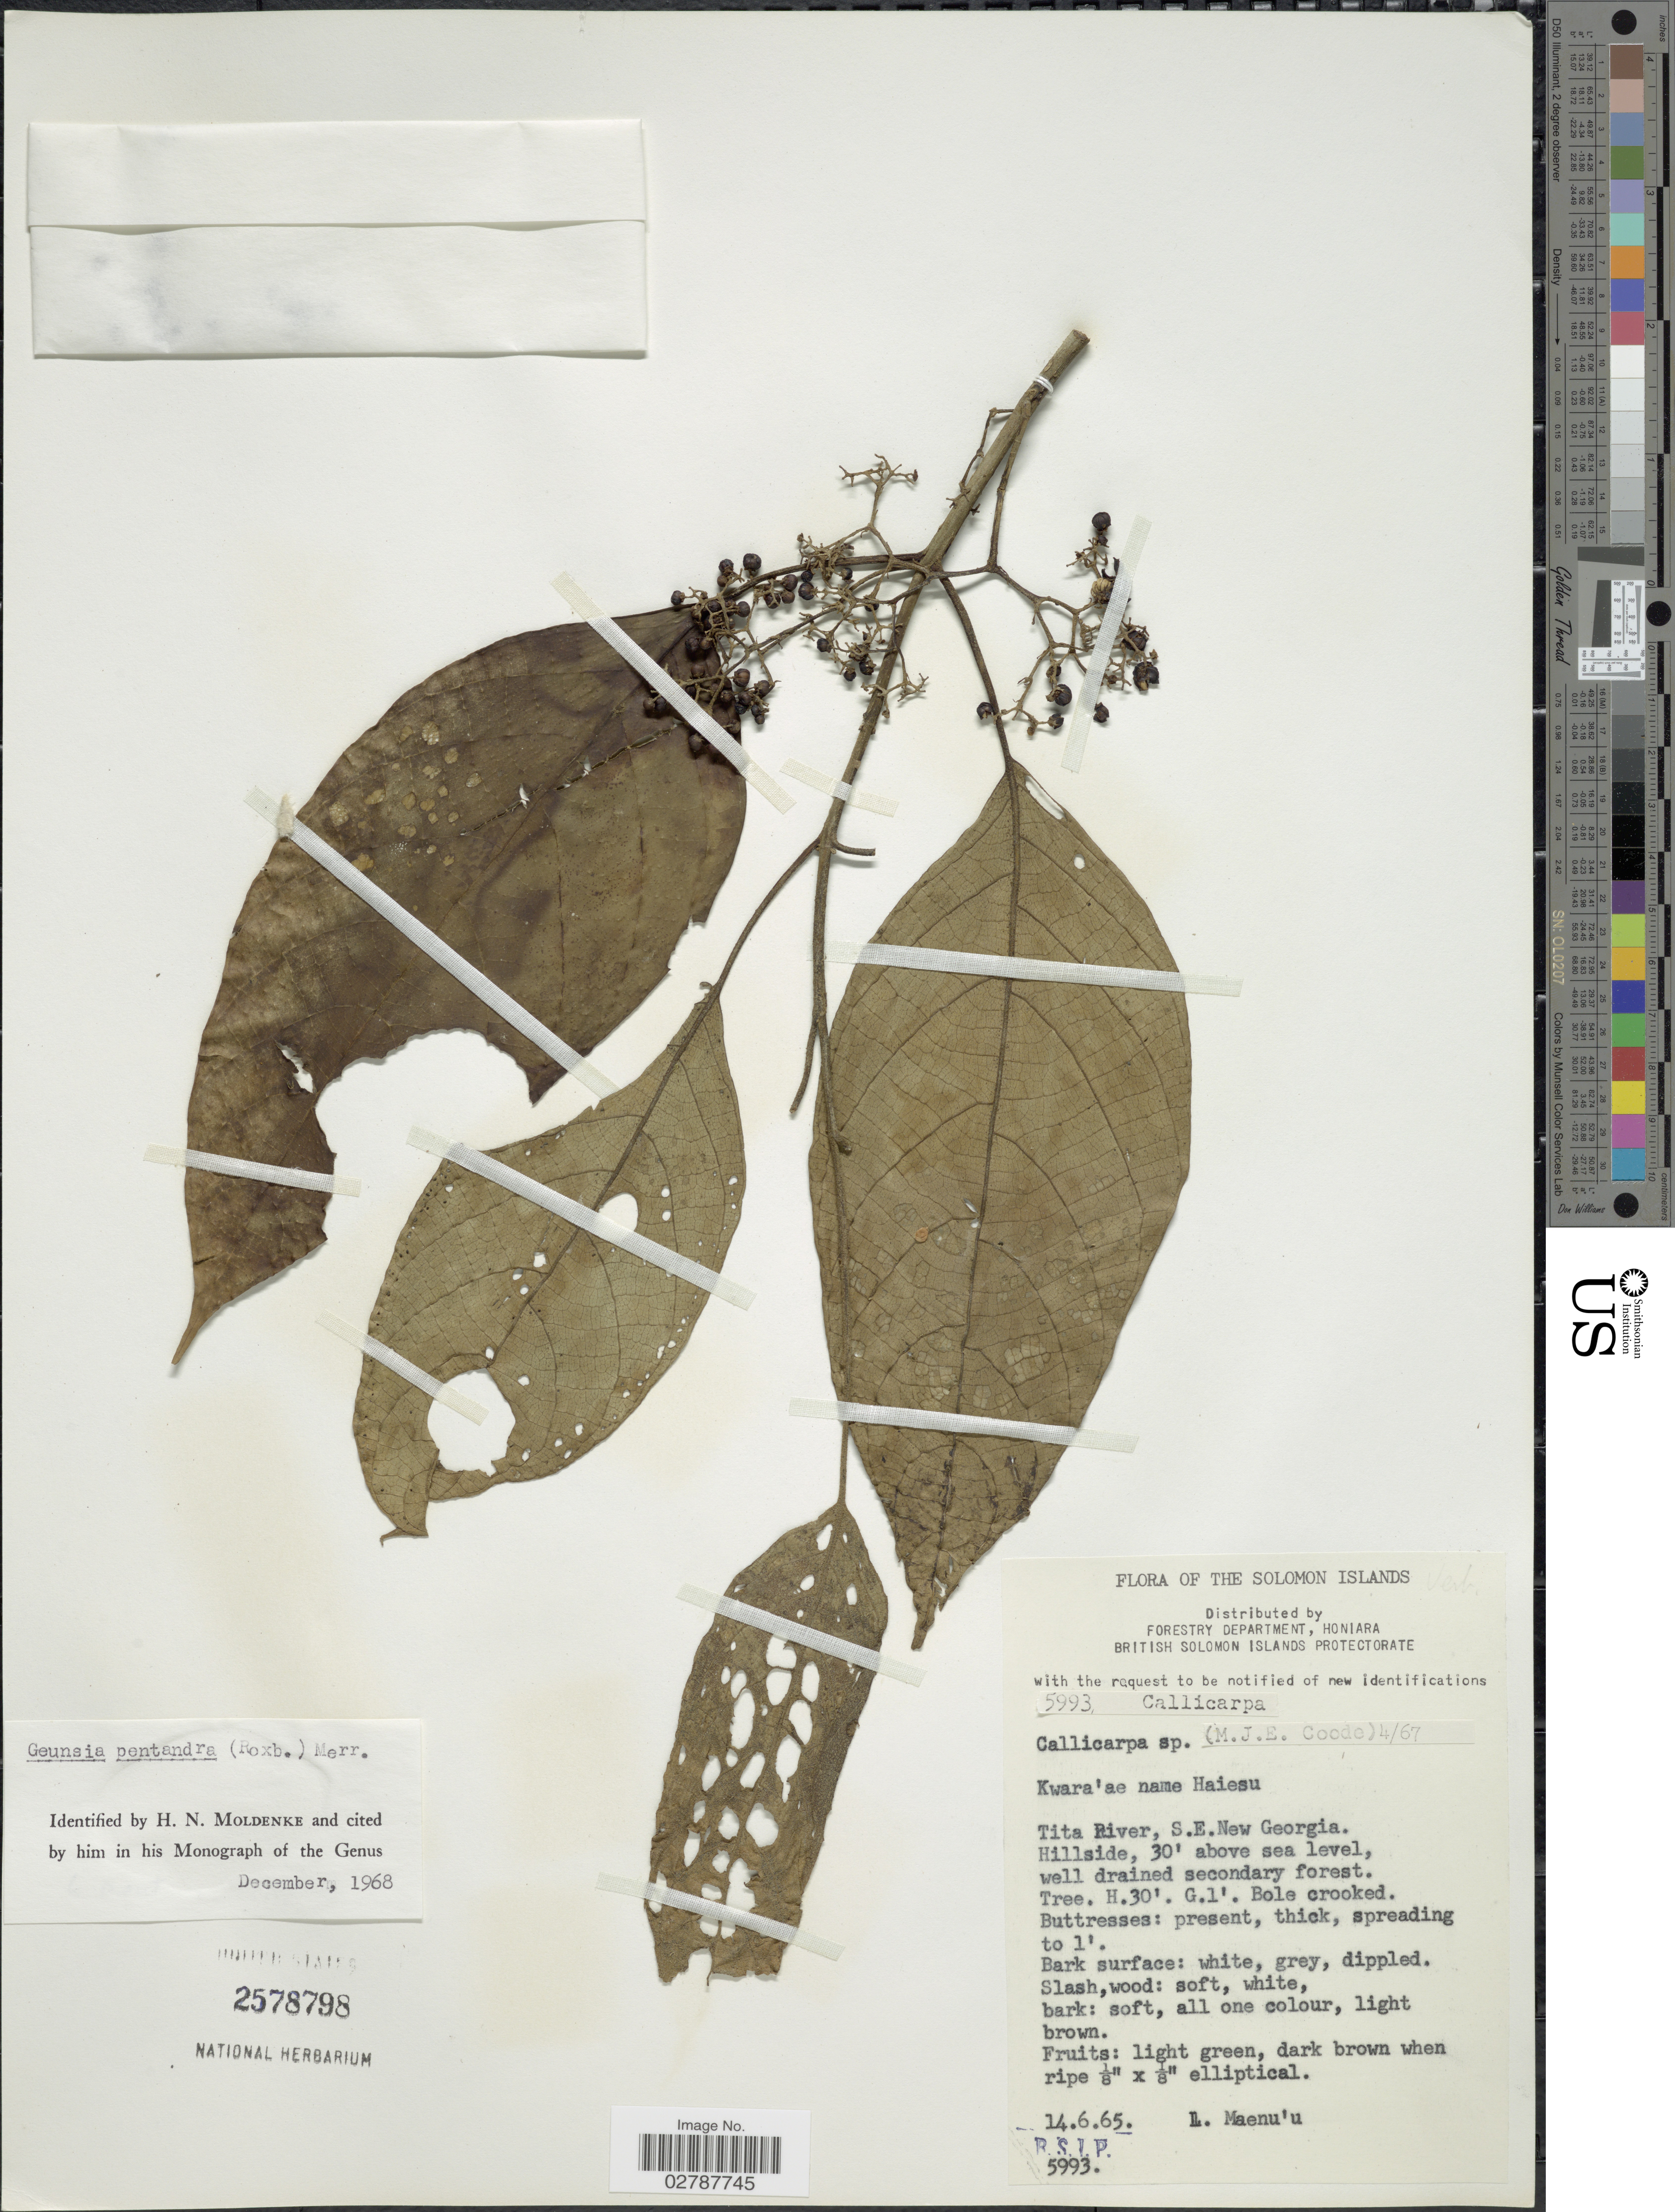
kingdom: Plantae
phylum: Tracheophyta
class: Magnoliopsida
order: Lamiales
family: Lamiaceae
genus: Callicarpa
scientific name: Callicarpa pentandra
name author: Roxb.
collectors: L. Maenu'u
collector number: BSIP5993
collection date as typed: Transcribed d/m/y: 14/6/65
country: Solomon Islands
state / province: Solomon Islands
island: New Georgia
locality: Tita River, S.E. New Georgia.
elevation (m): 9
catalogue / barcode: US 2578798